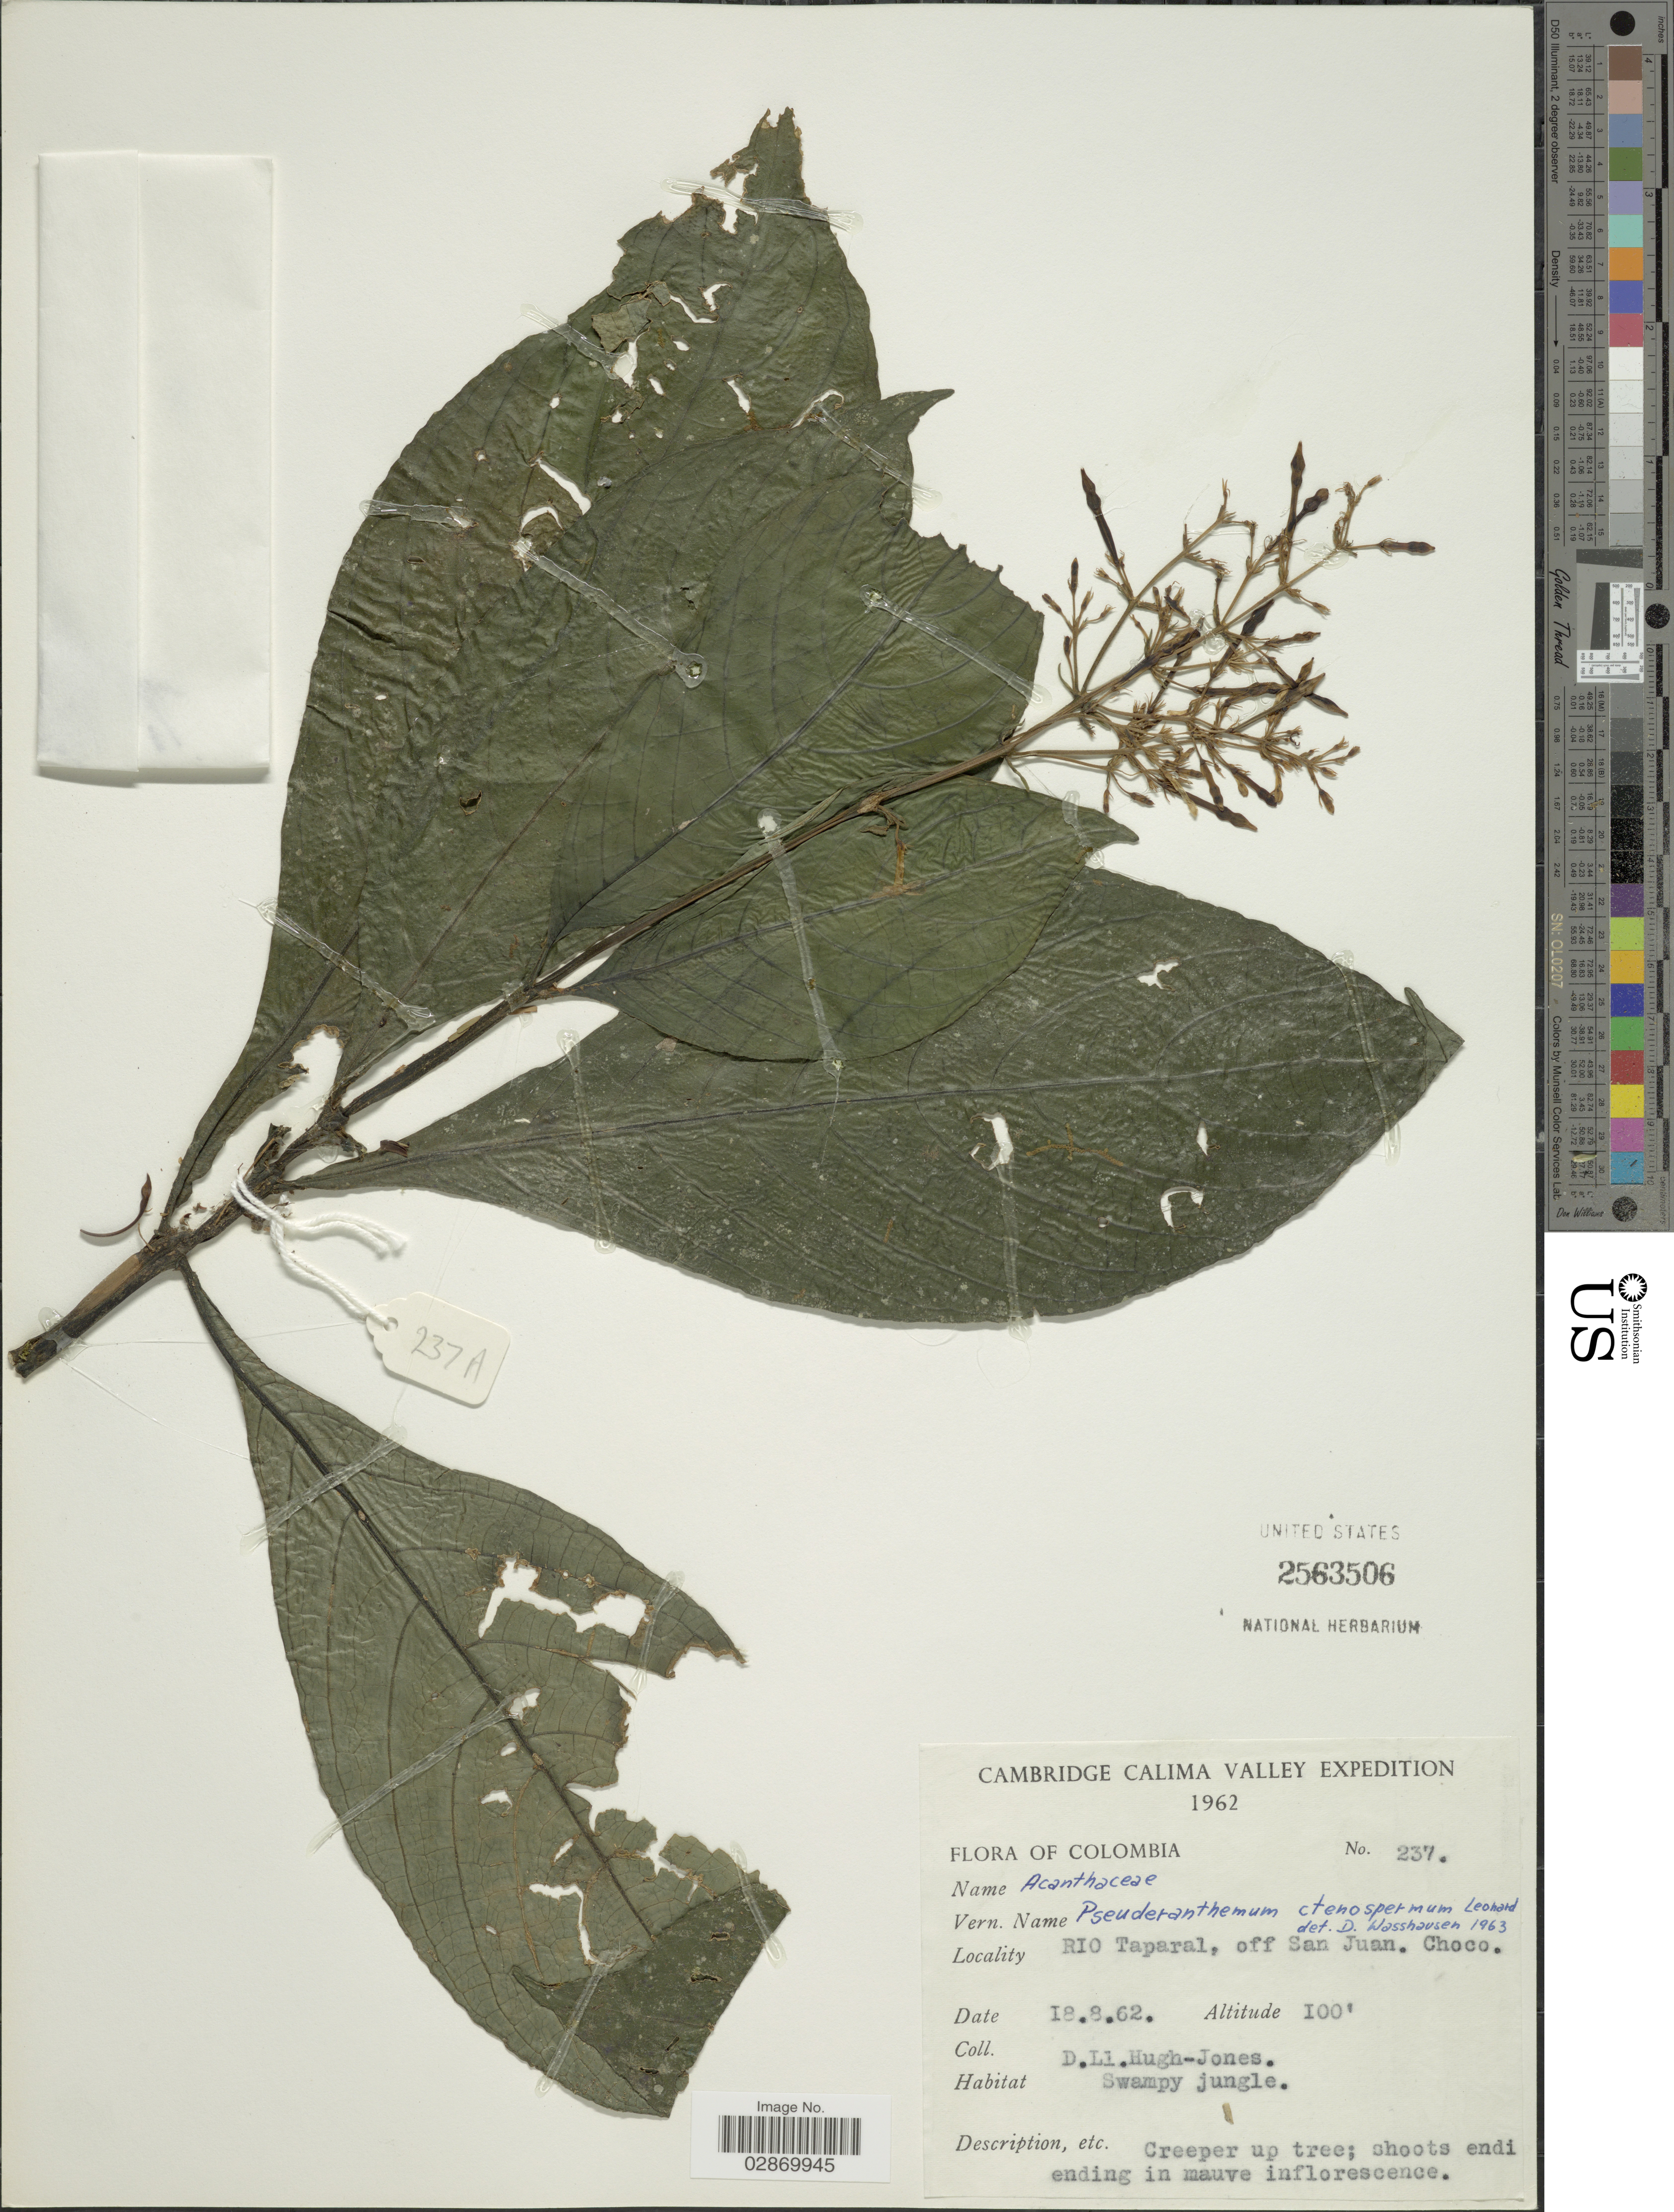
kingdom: Plantae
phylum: Tracheophyta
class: Magnoliopsida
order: Lamiales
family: Acanthaceae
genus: Pseuderanthemum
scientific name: Pseuderanthemum ctenospermum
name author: Leonard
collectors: D. Hugh-Jones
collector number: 237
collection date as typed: Transcribed d/m/y: 18/8/62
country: Colombia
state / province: Chocó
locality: Rio Taparal, off San Juan.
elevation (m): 30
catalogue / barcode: US 2563506